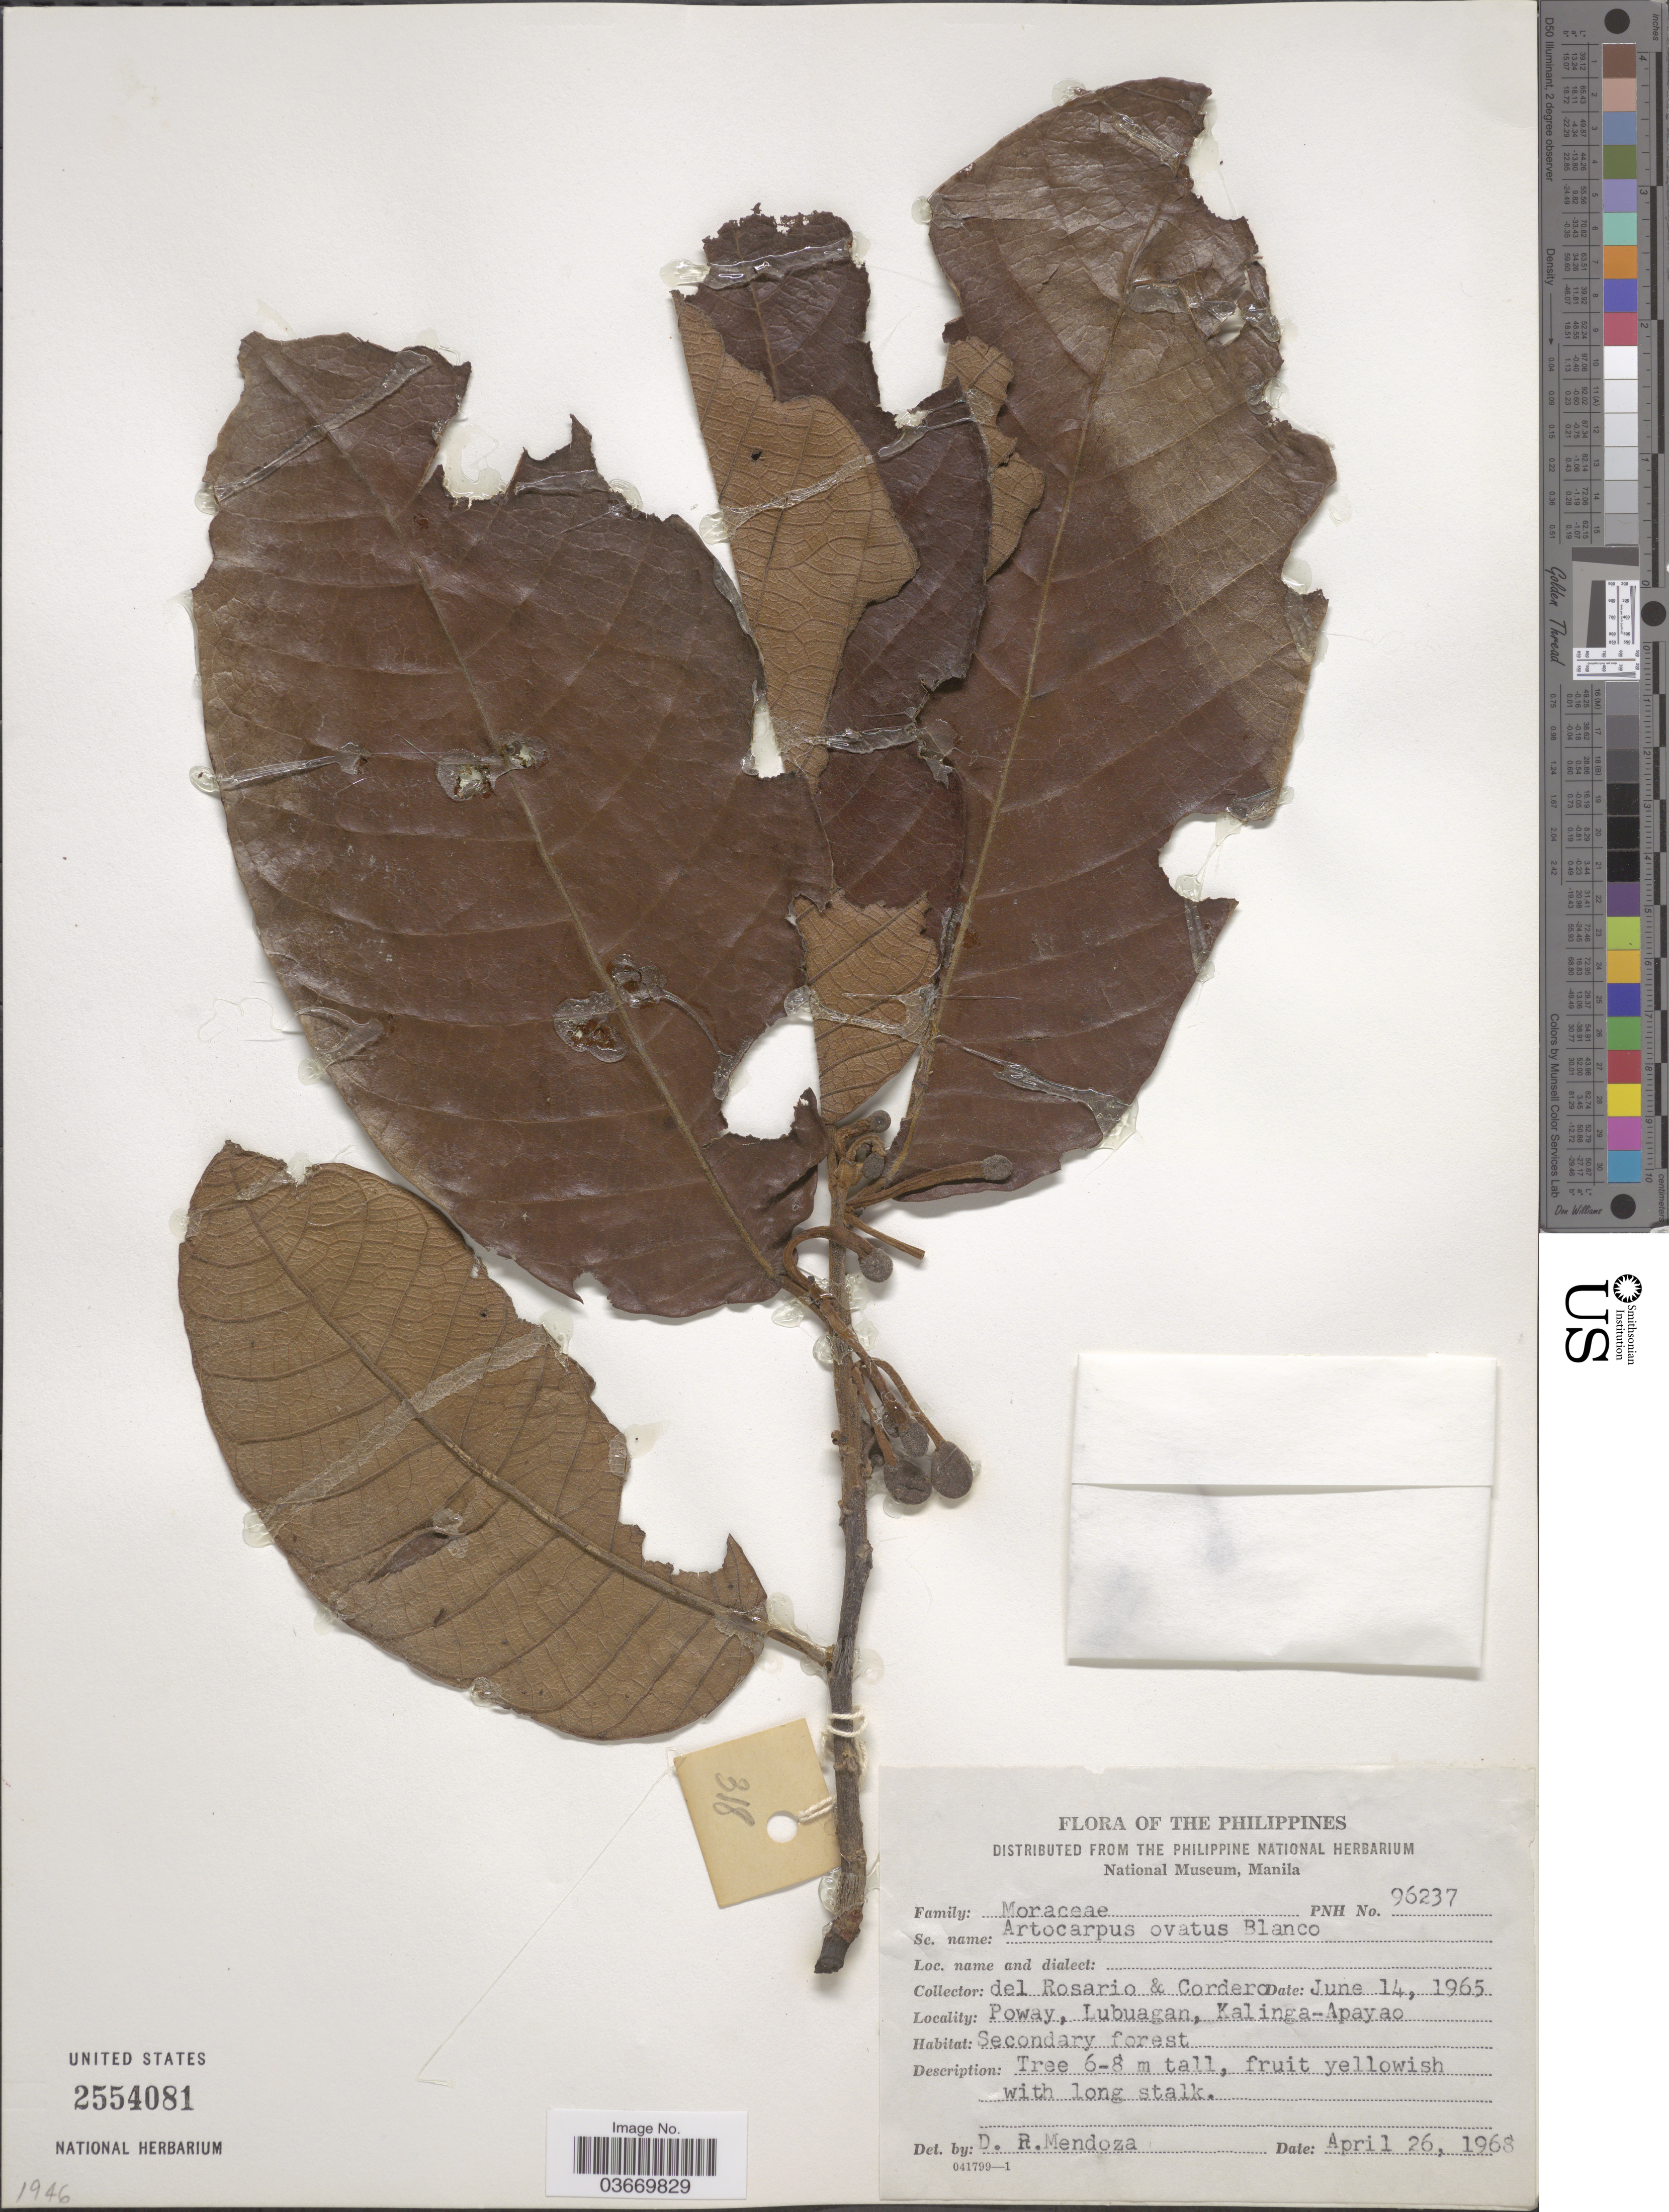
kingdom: Plantae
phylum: Tracheophyta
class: Magnoliopsida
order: Rosales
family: Moraceae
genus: Artocarpus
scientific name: Artocarpus ovatus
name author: Blanco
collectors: Del Rosario & -. Cordero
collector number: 96237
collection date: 1965-06-14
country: Philippines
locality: Poway, Lubuagan, Kalinga-Apayao.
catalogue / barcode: US 2554081